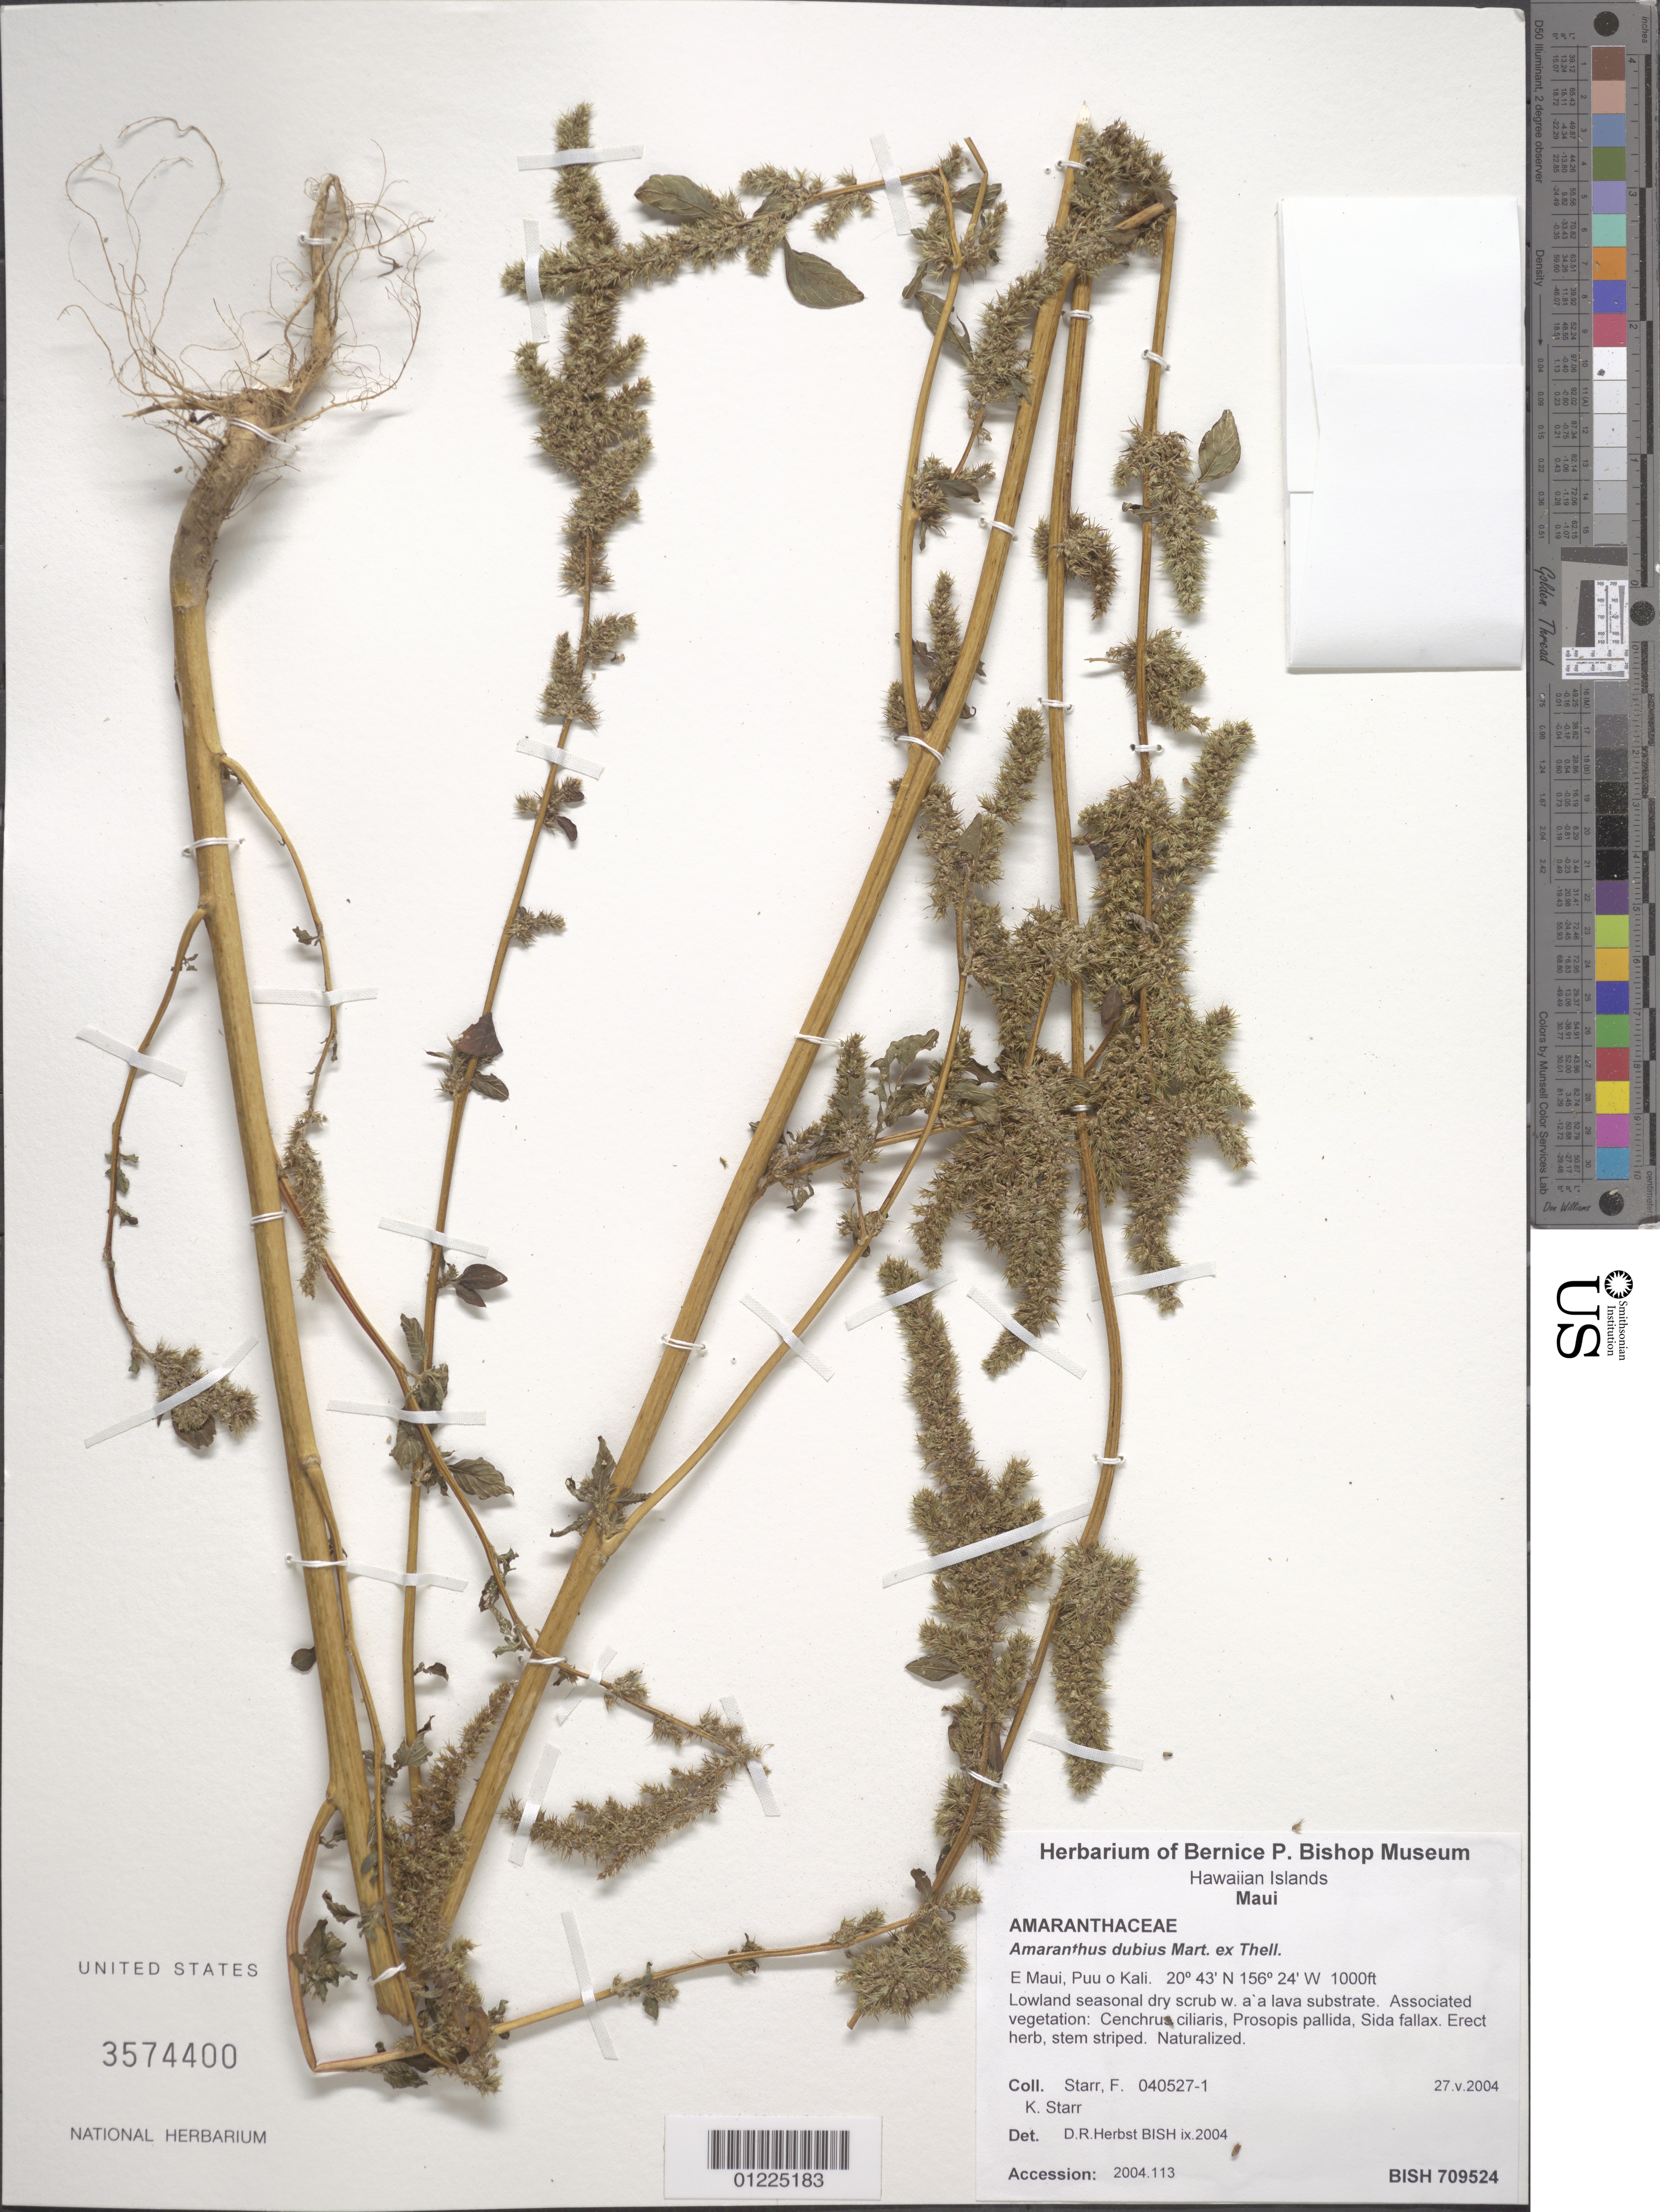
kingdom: Plantae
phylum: Tracheophyta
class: Magnoliopsida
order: Caryophyllales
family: Amaranthaceae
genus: Amaranthus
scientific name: Amaranthus retroflexus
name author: L.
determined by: Faccenda, K.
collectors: F. Starr & K. Starr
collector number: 040527-1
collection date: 2004-05-27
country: United States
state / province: Hawaii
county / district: Maui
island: Maui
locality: E. Maui, Puu o Kali.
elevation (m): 305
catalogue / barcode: US 3574400